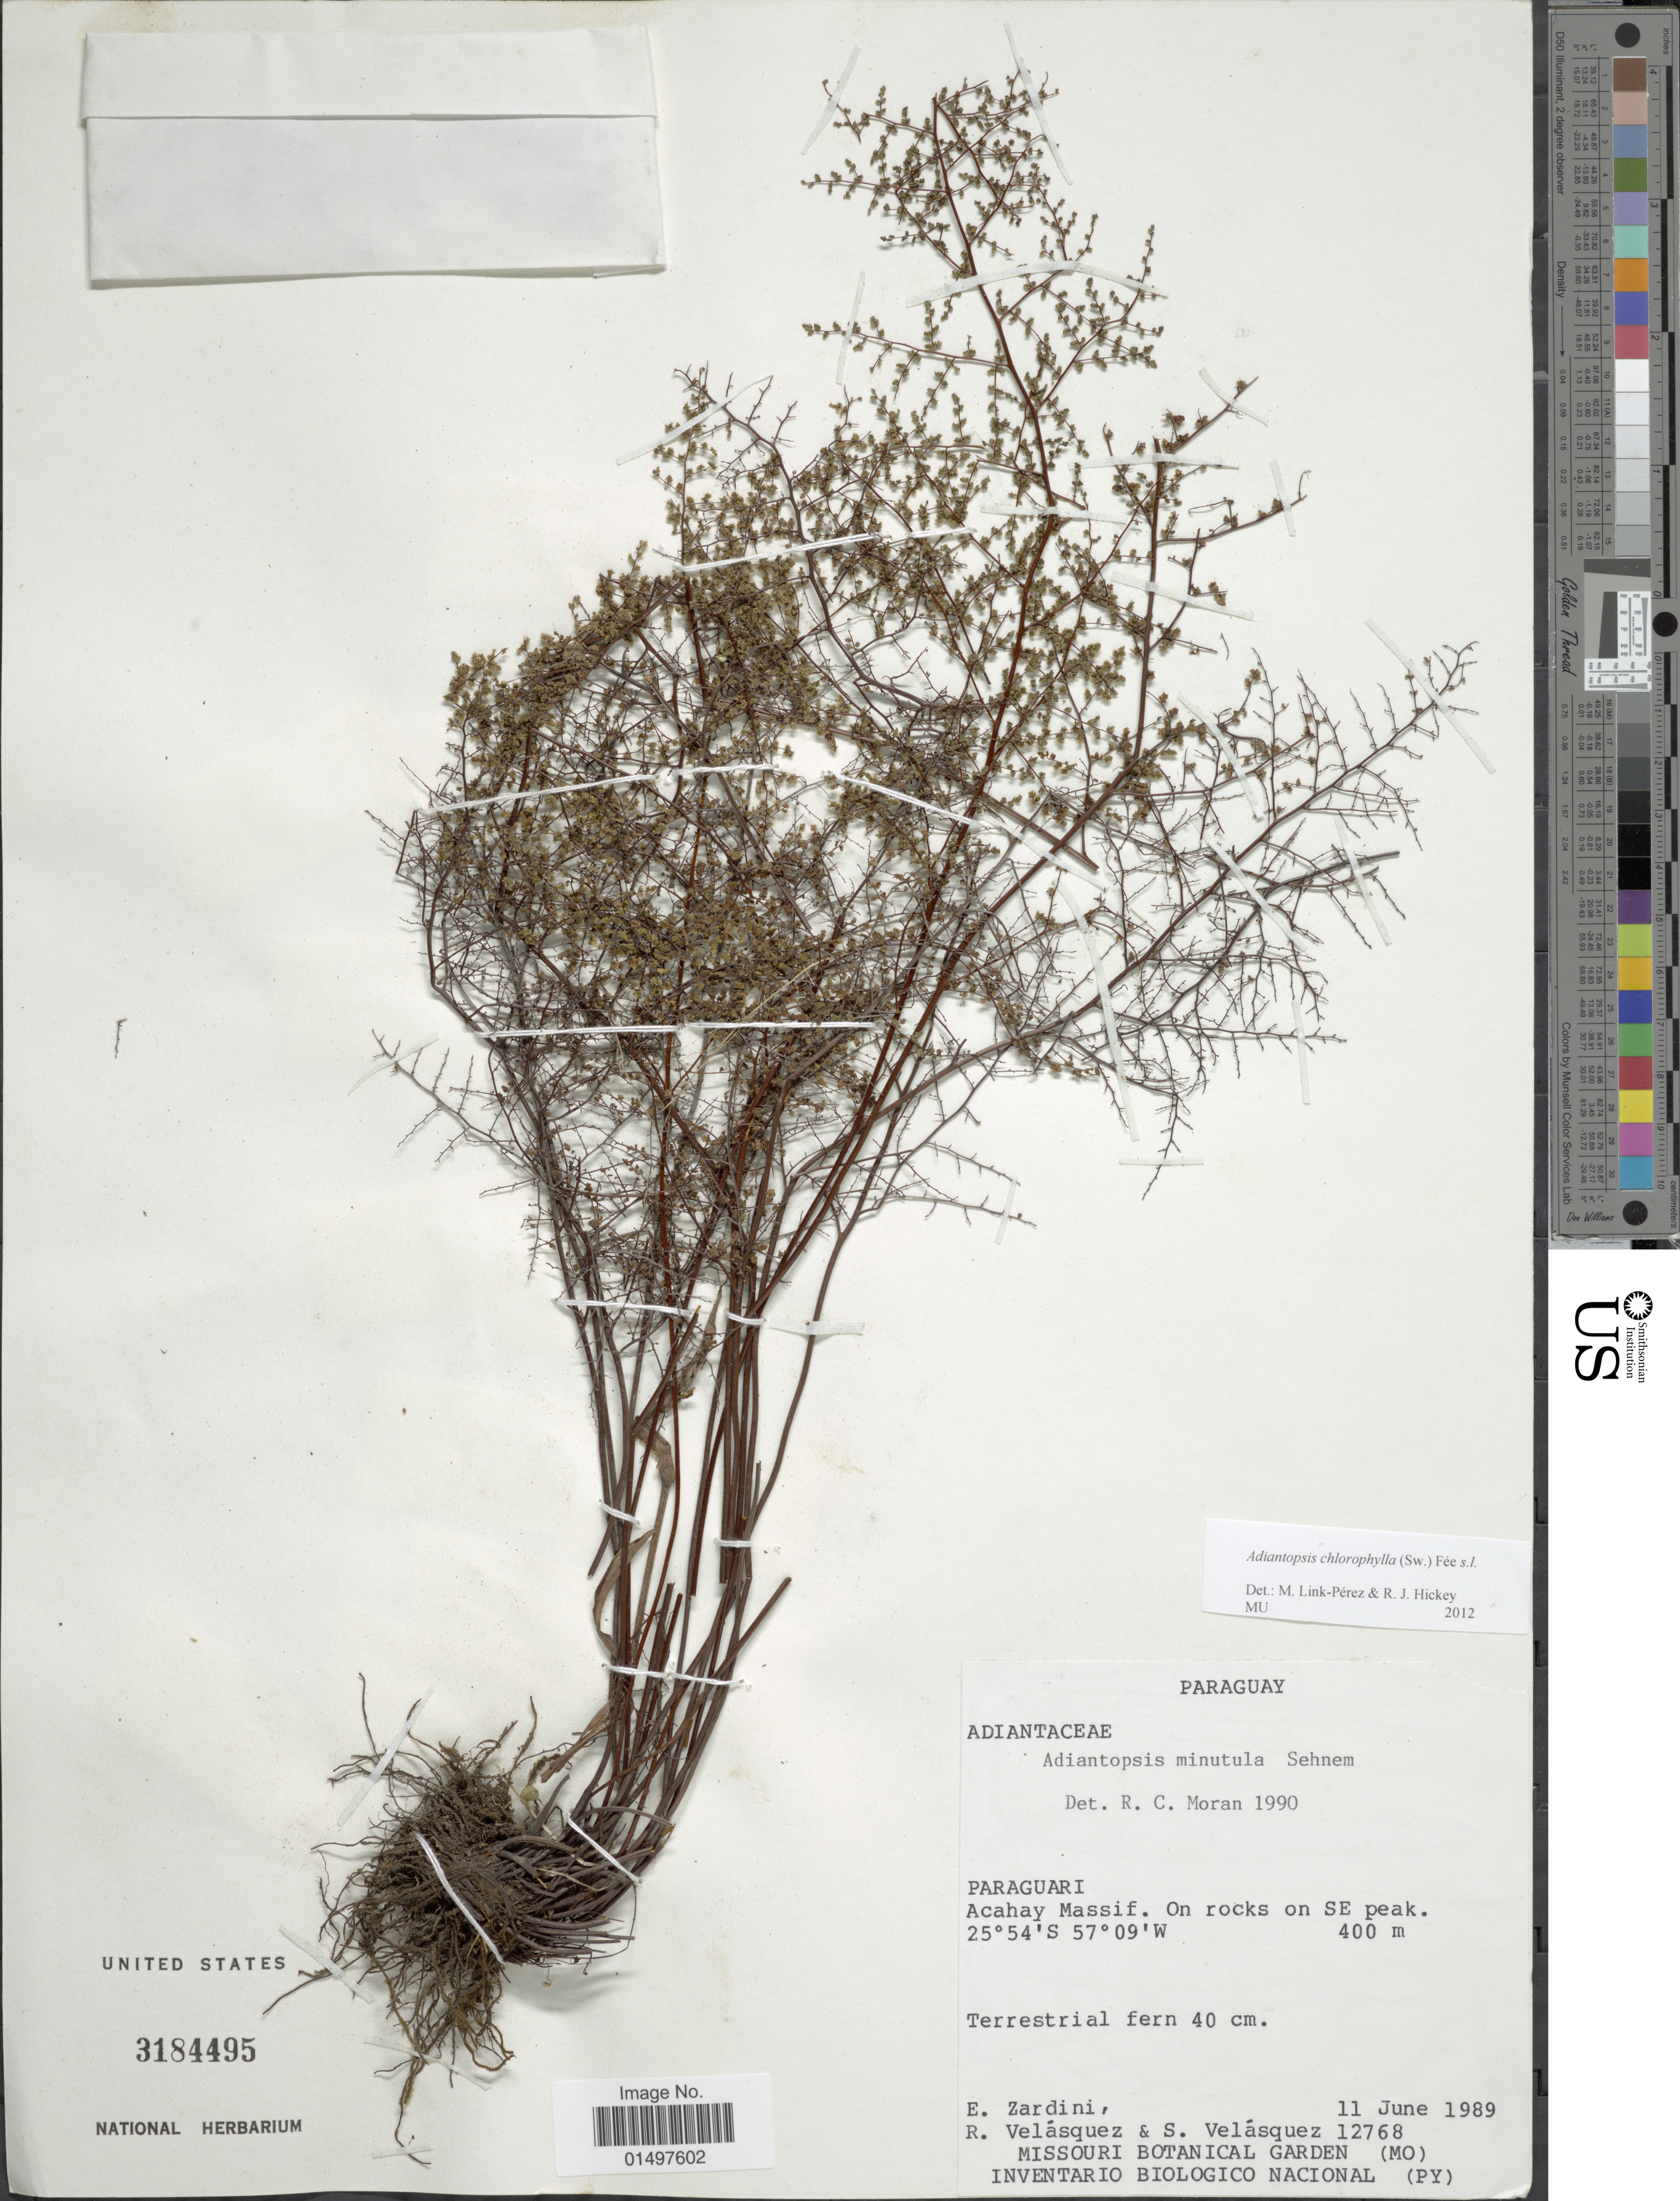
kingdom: Plantae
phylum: Tracheophyta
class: Polypodiopsida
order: Polypodiales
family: Pteridaceae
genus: Adiantopsis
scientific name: Adiantopsis chlorophylla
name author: (Sw.) Fée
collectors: E. M. Zardini, R. Velasquez & S. Velasquez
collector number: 12768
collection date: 1989-06-11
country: Paraguay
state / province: Paraguari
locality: Acahay Massif. On rocks on SE peak.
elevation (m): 400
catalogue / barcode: US 3184495